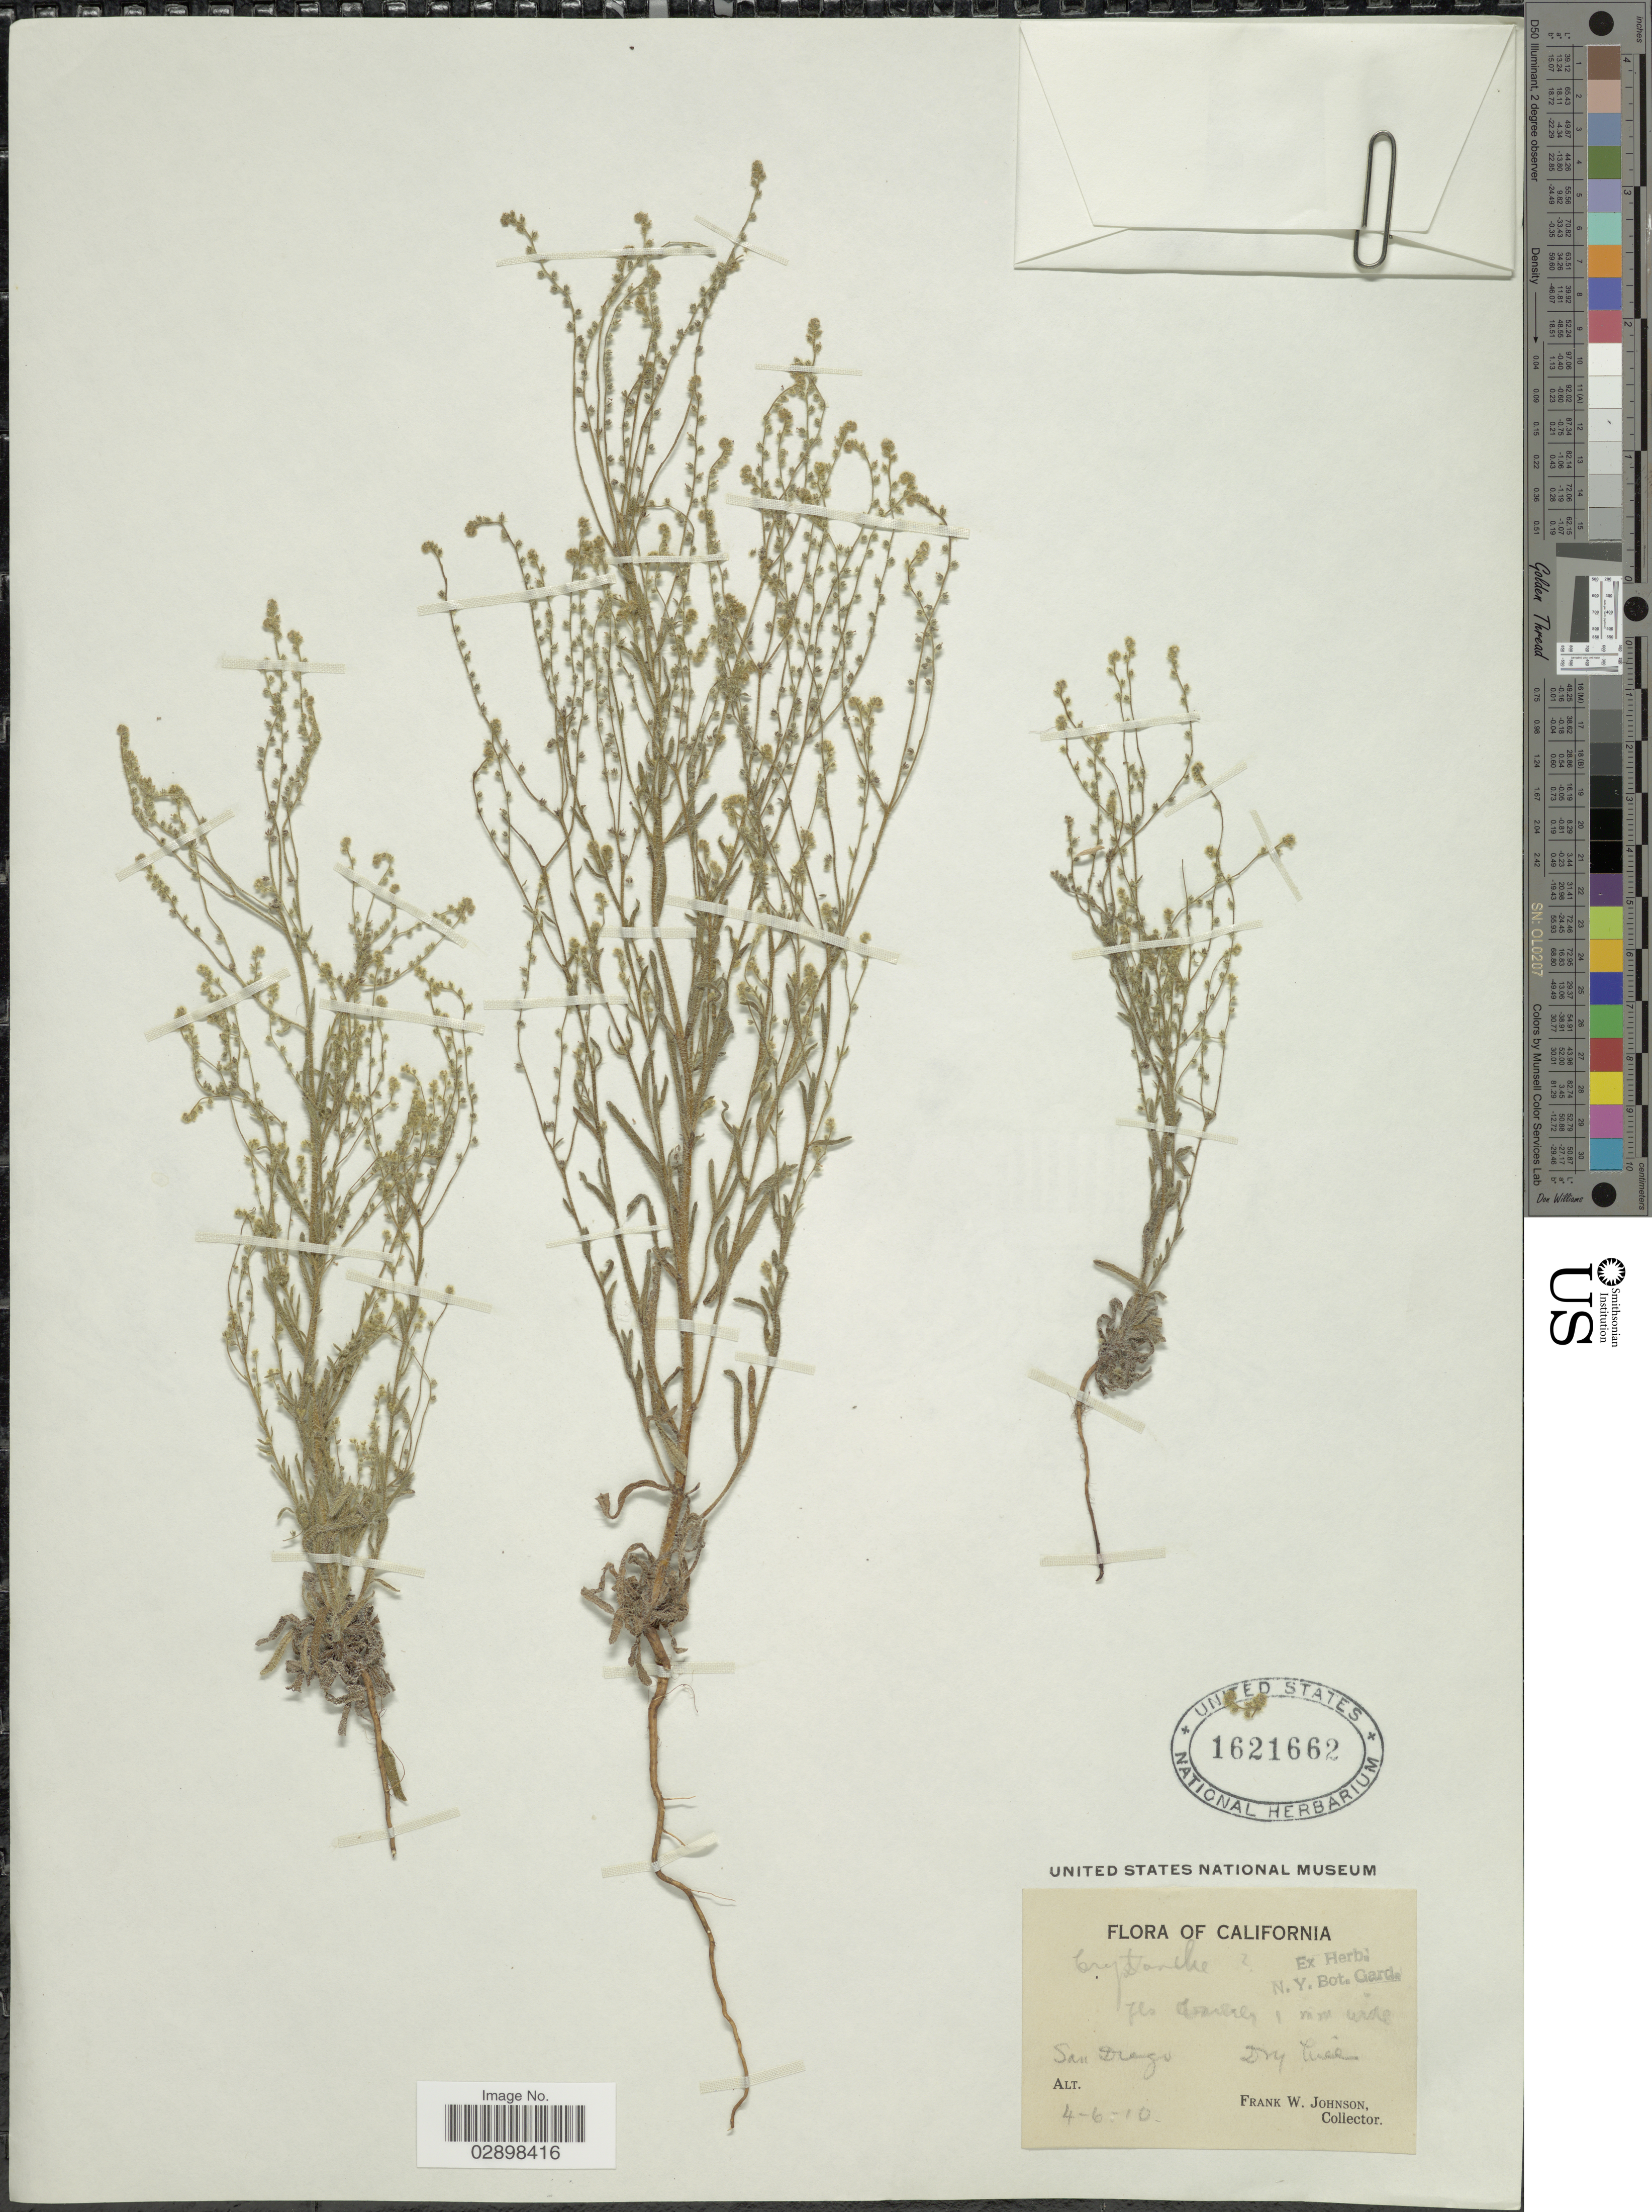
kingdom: Plantae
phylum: Tracheophyta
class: Magnoliopsida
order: Boraginales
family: Boraginaceae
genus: Cryptantha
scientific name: Cryptantha sp.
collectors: F. W. Johnson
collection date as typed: Transcribed d/m/y: 6/4/10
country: United States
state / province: California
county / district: San Diego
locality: San Diego.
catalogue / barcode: US 1621662